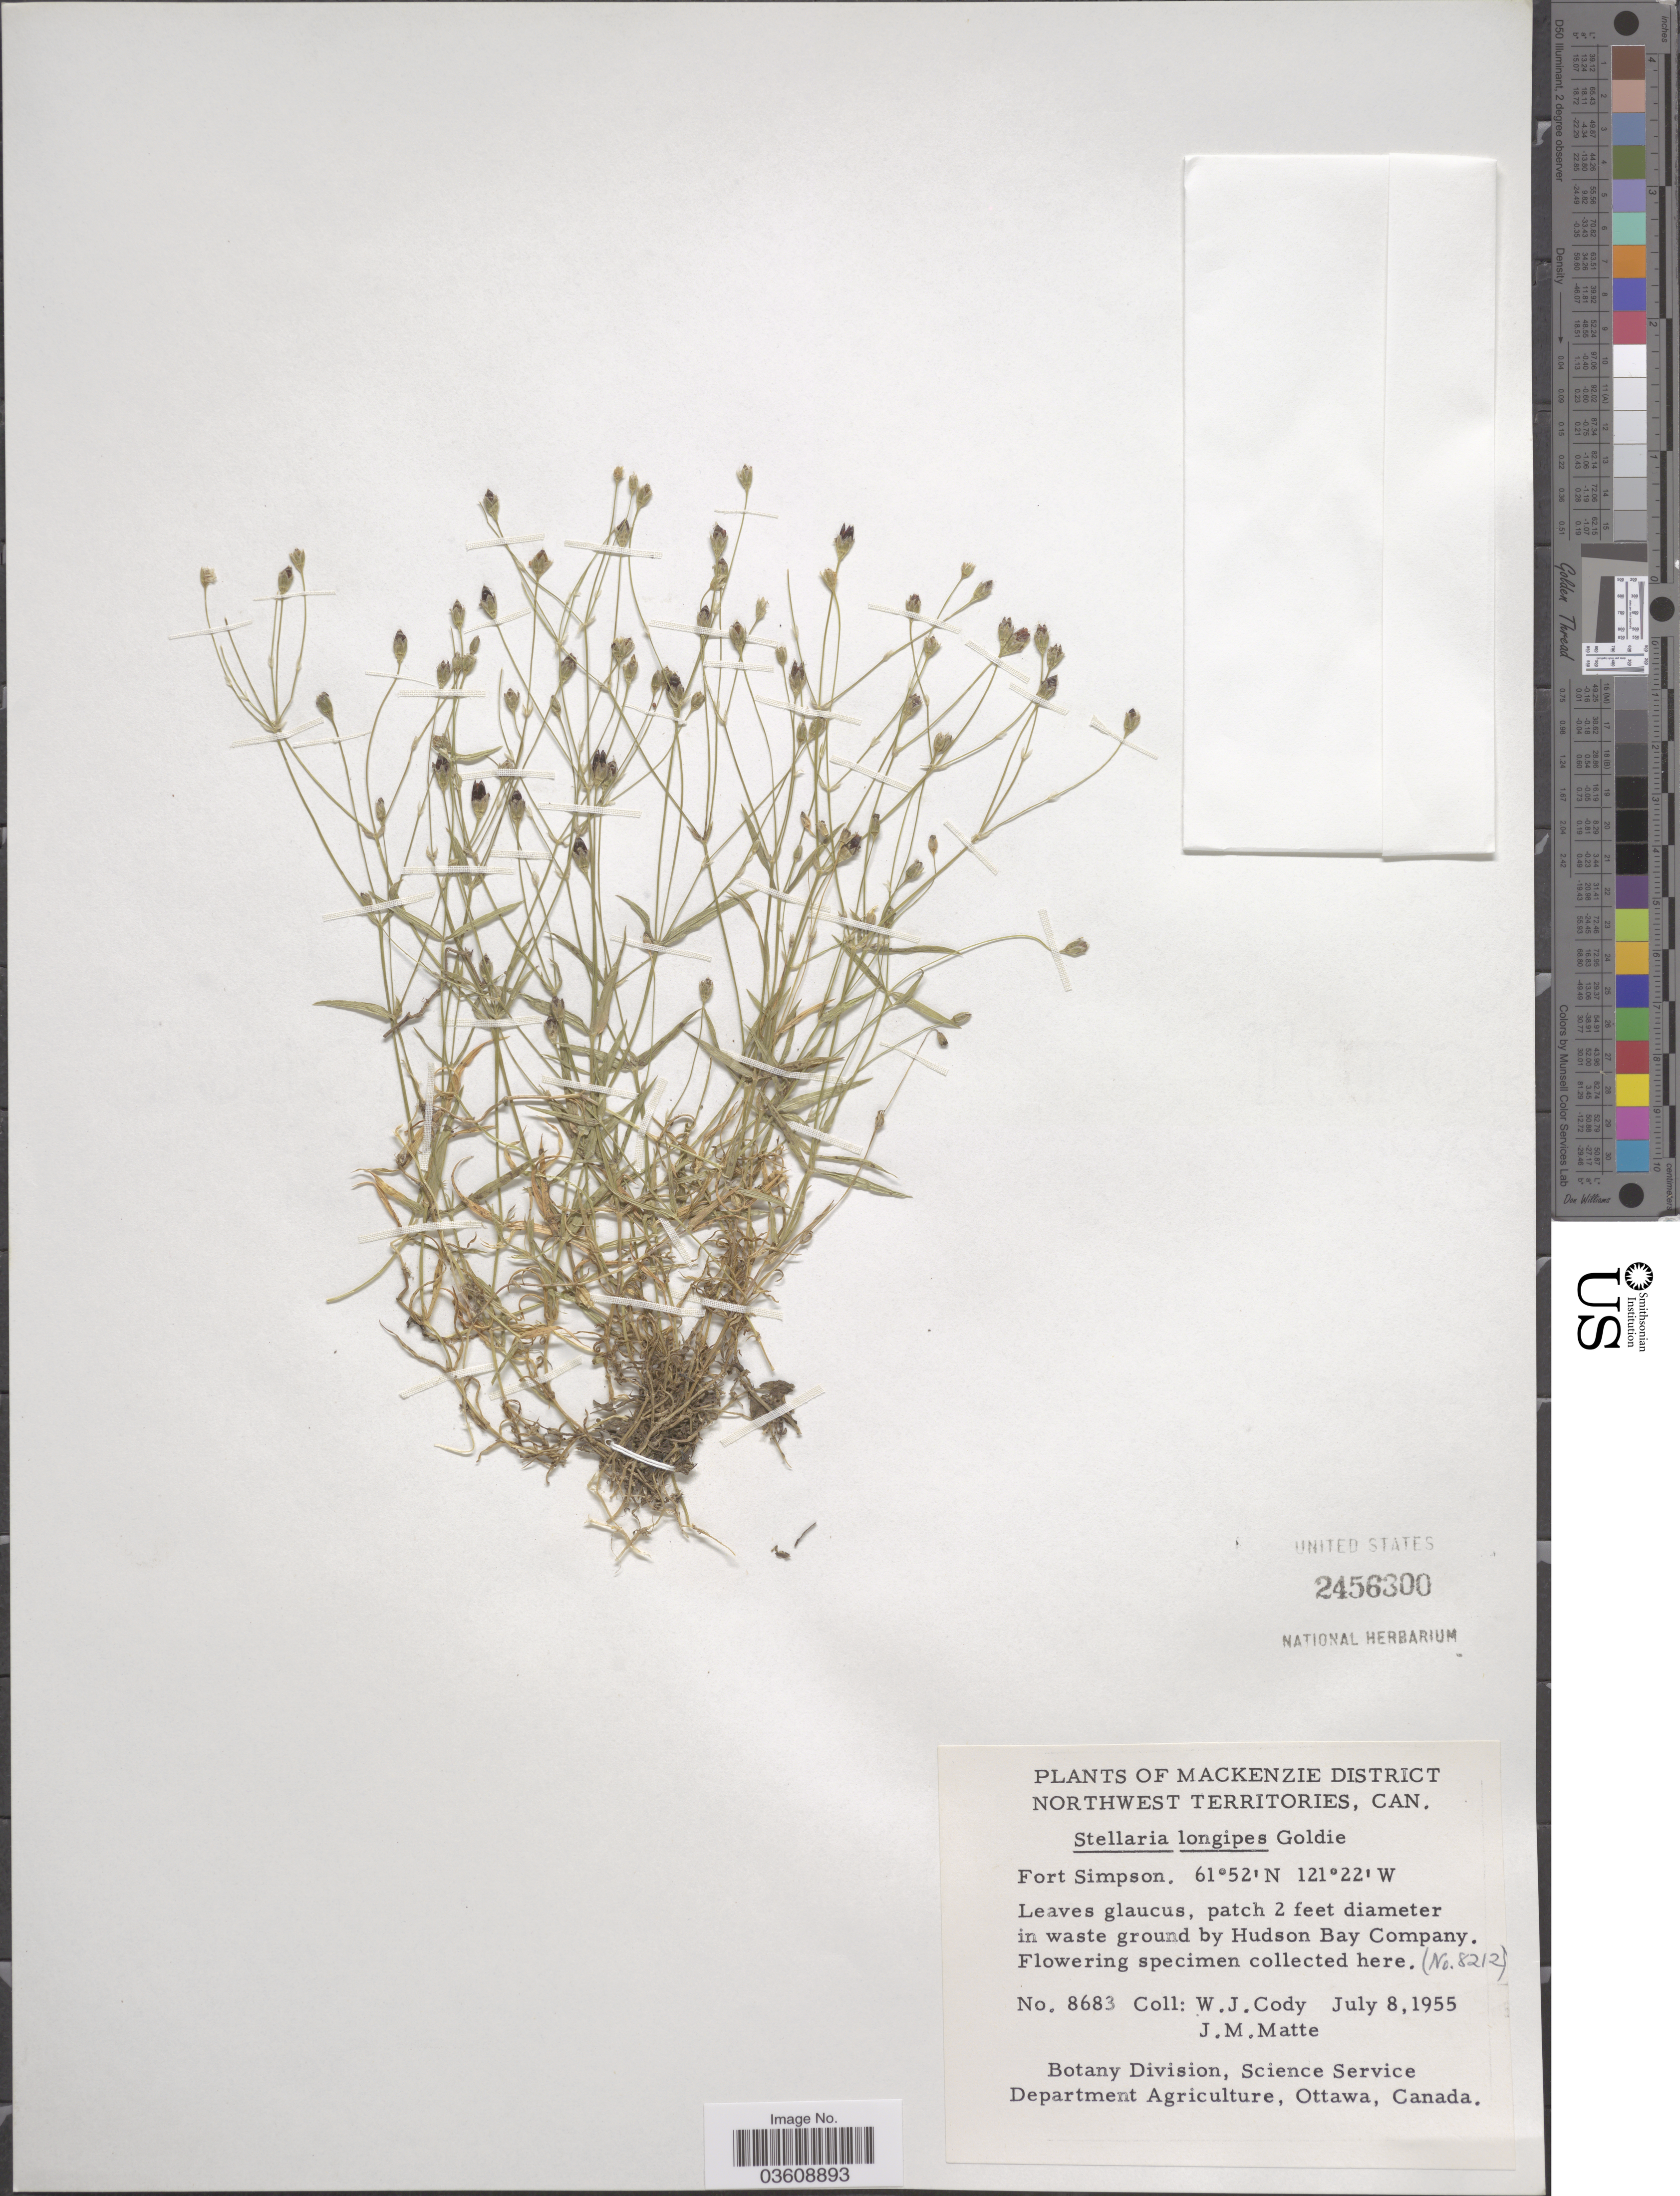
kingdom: Plantae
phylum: Tracheophyta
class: Magnoliopsida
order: Caryophyllales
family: Caryophyllaceae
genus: Stellaria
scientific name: Stellaria longipes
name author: Goldie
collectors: W. Cody & J. Matte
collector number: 8683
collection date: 1955-07-08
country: Canada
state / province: Northwest Territories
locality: Mackenzie District, Fort Simpson, in waste ground by Hudson Bay Company.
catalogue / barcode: US 2456300